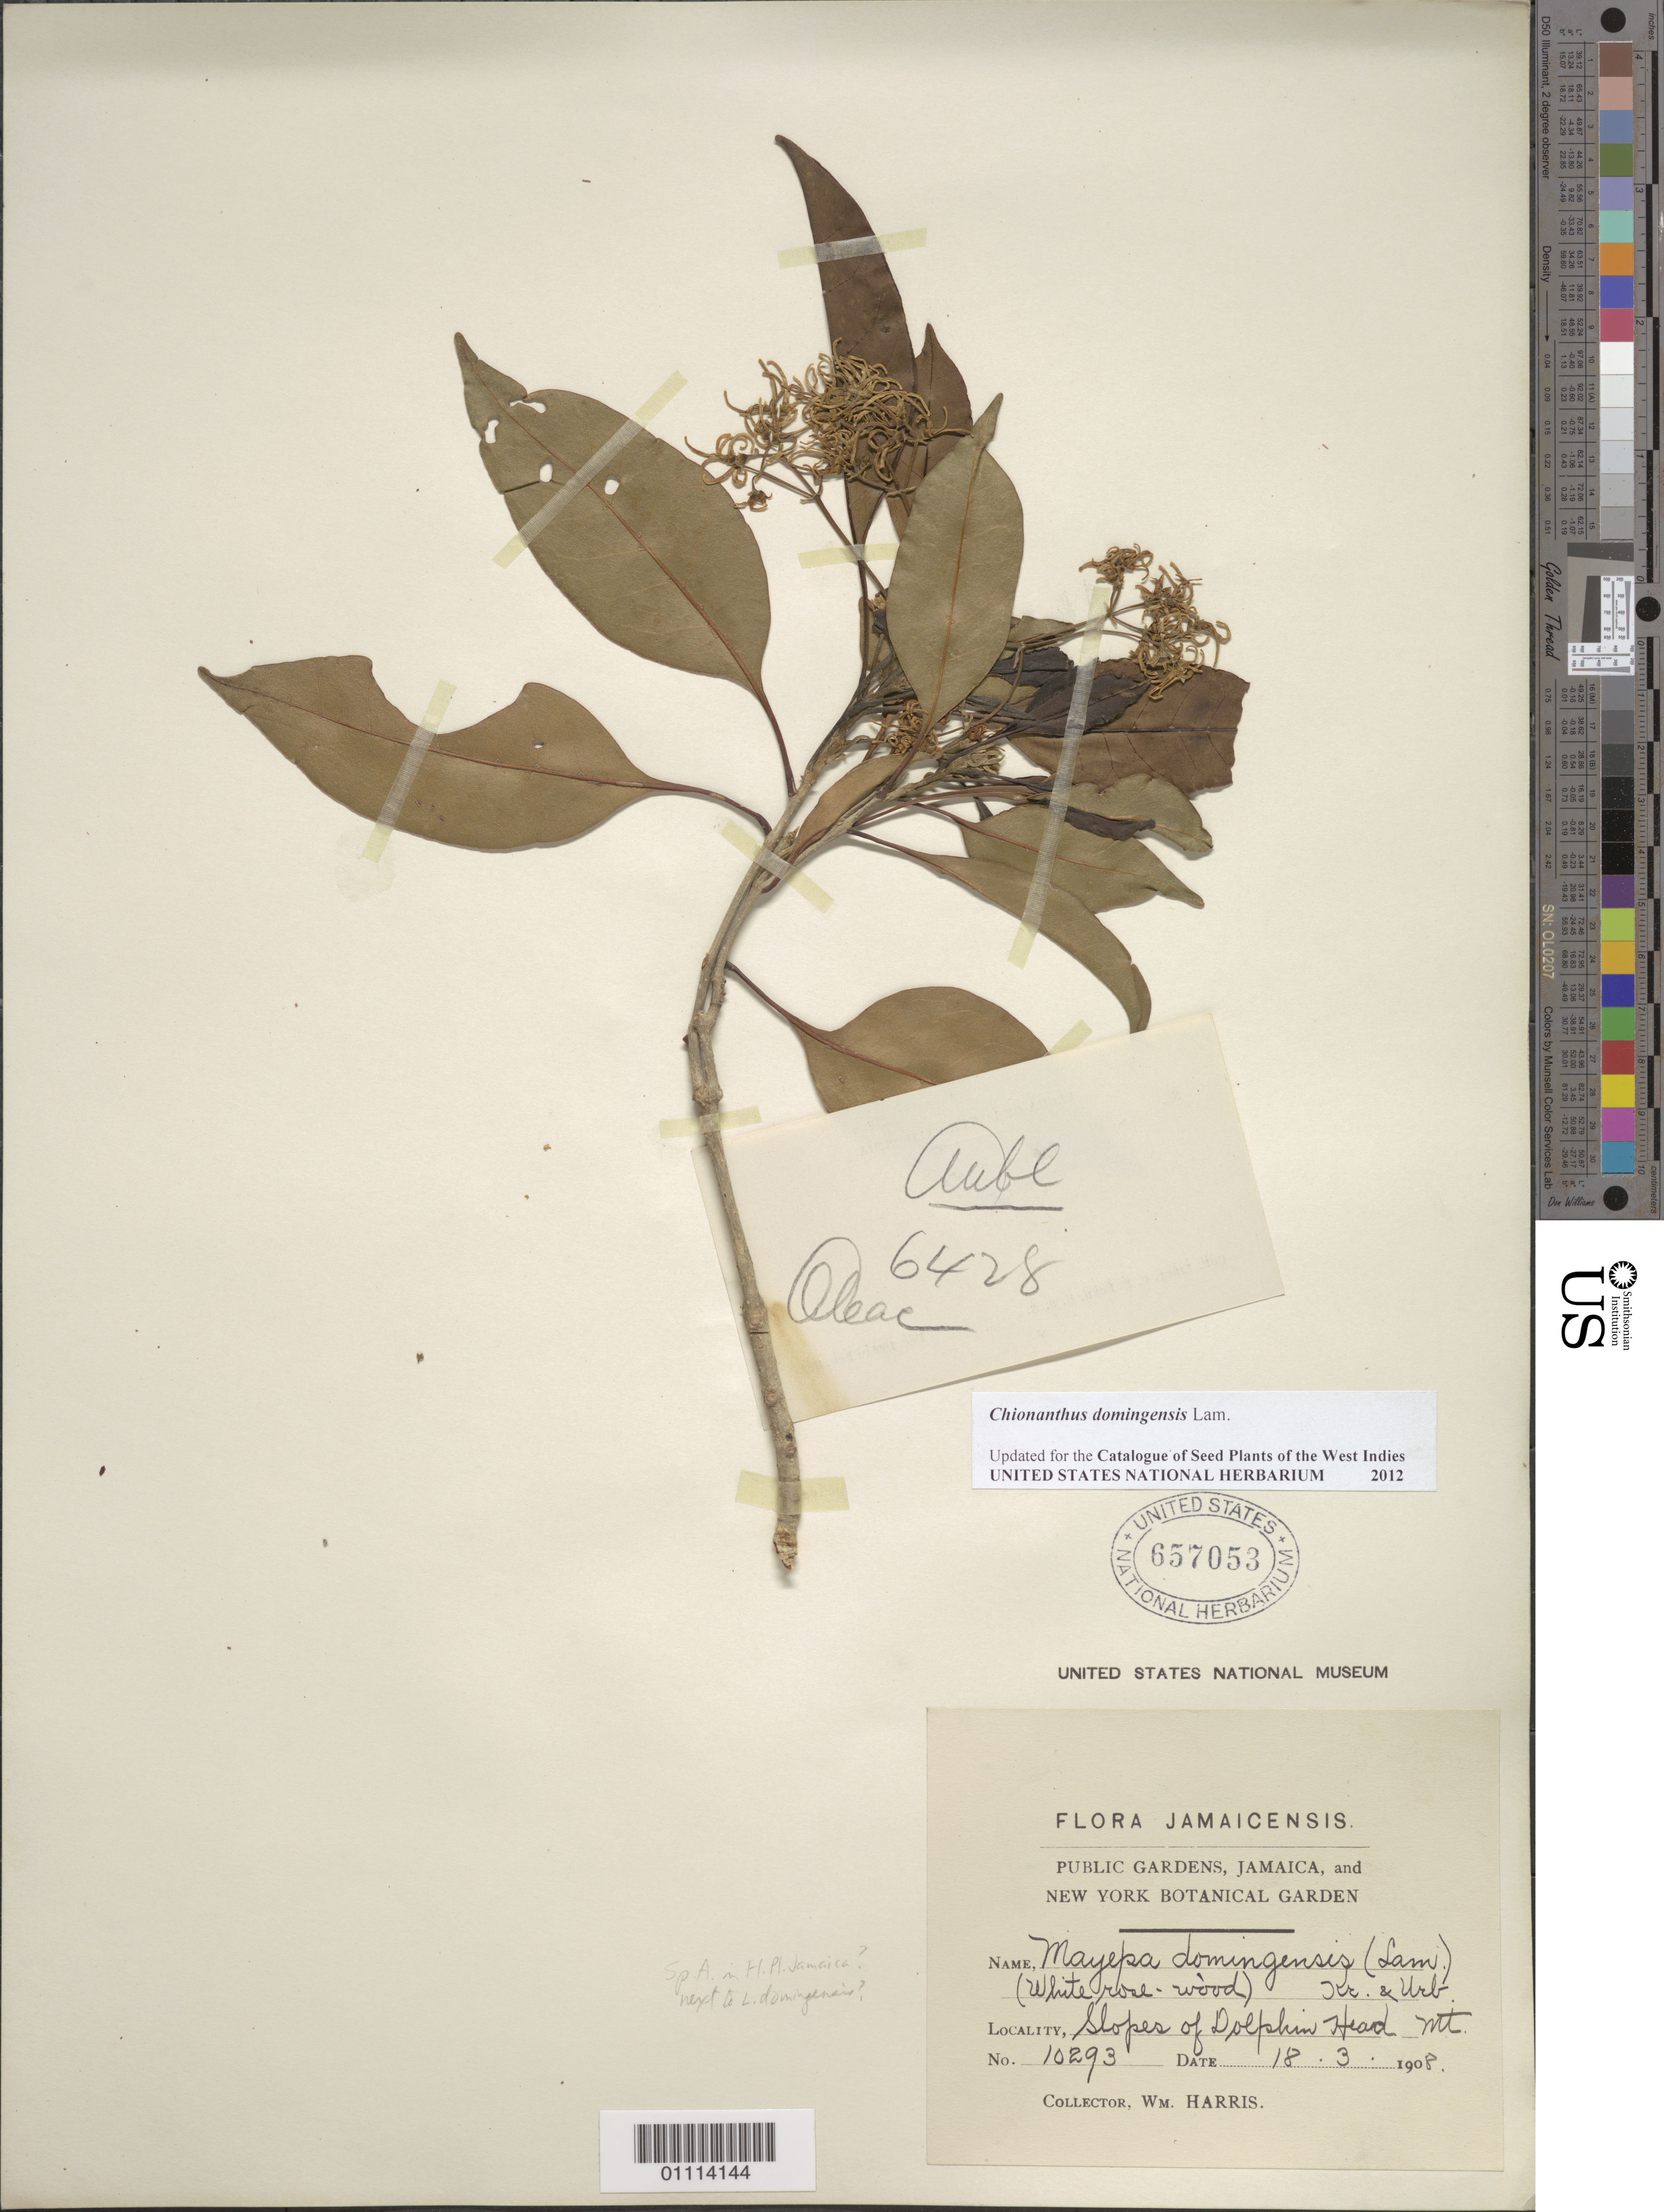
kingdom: Plantae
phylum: Tracheophyta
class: Magnoliopsida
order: Lamiales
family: Oleaceae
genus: Linociera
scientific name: Linociera domingensis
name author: (Lam.) Knobl.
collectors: W. Harris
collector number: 10293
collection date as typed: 18 Mar 1908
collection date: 1908-03-18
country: Jamaica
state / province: Hanover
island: Jamaica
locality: Slopes of Dolphin Head Mountain.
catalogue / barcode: US 657053